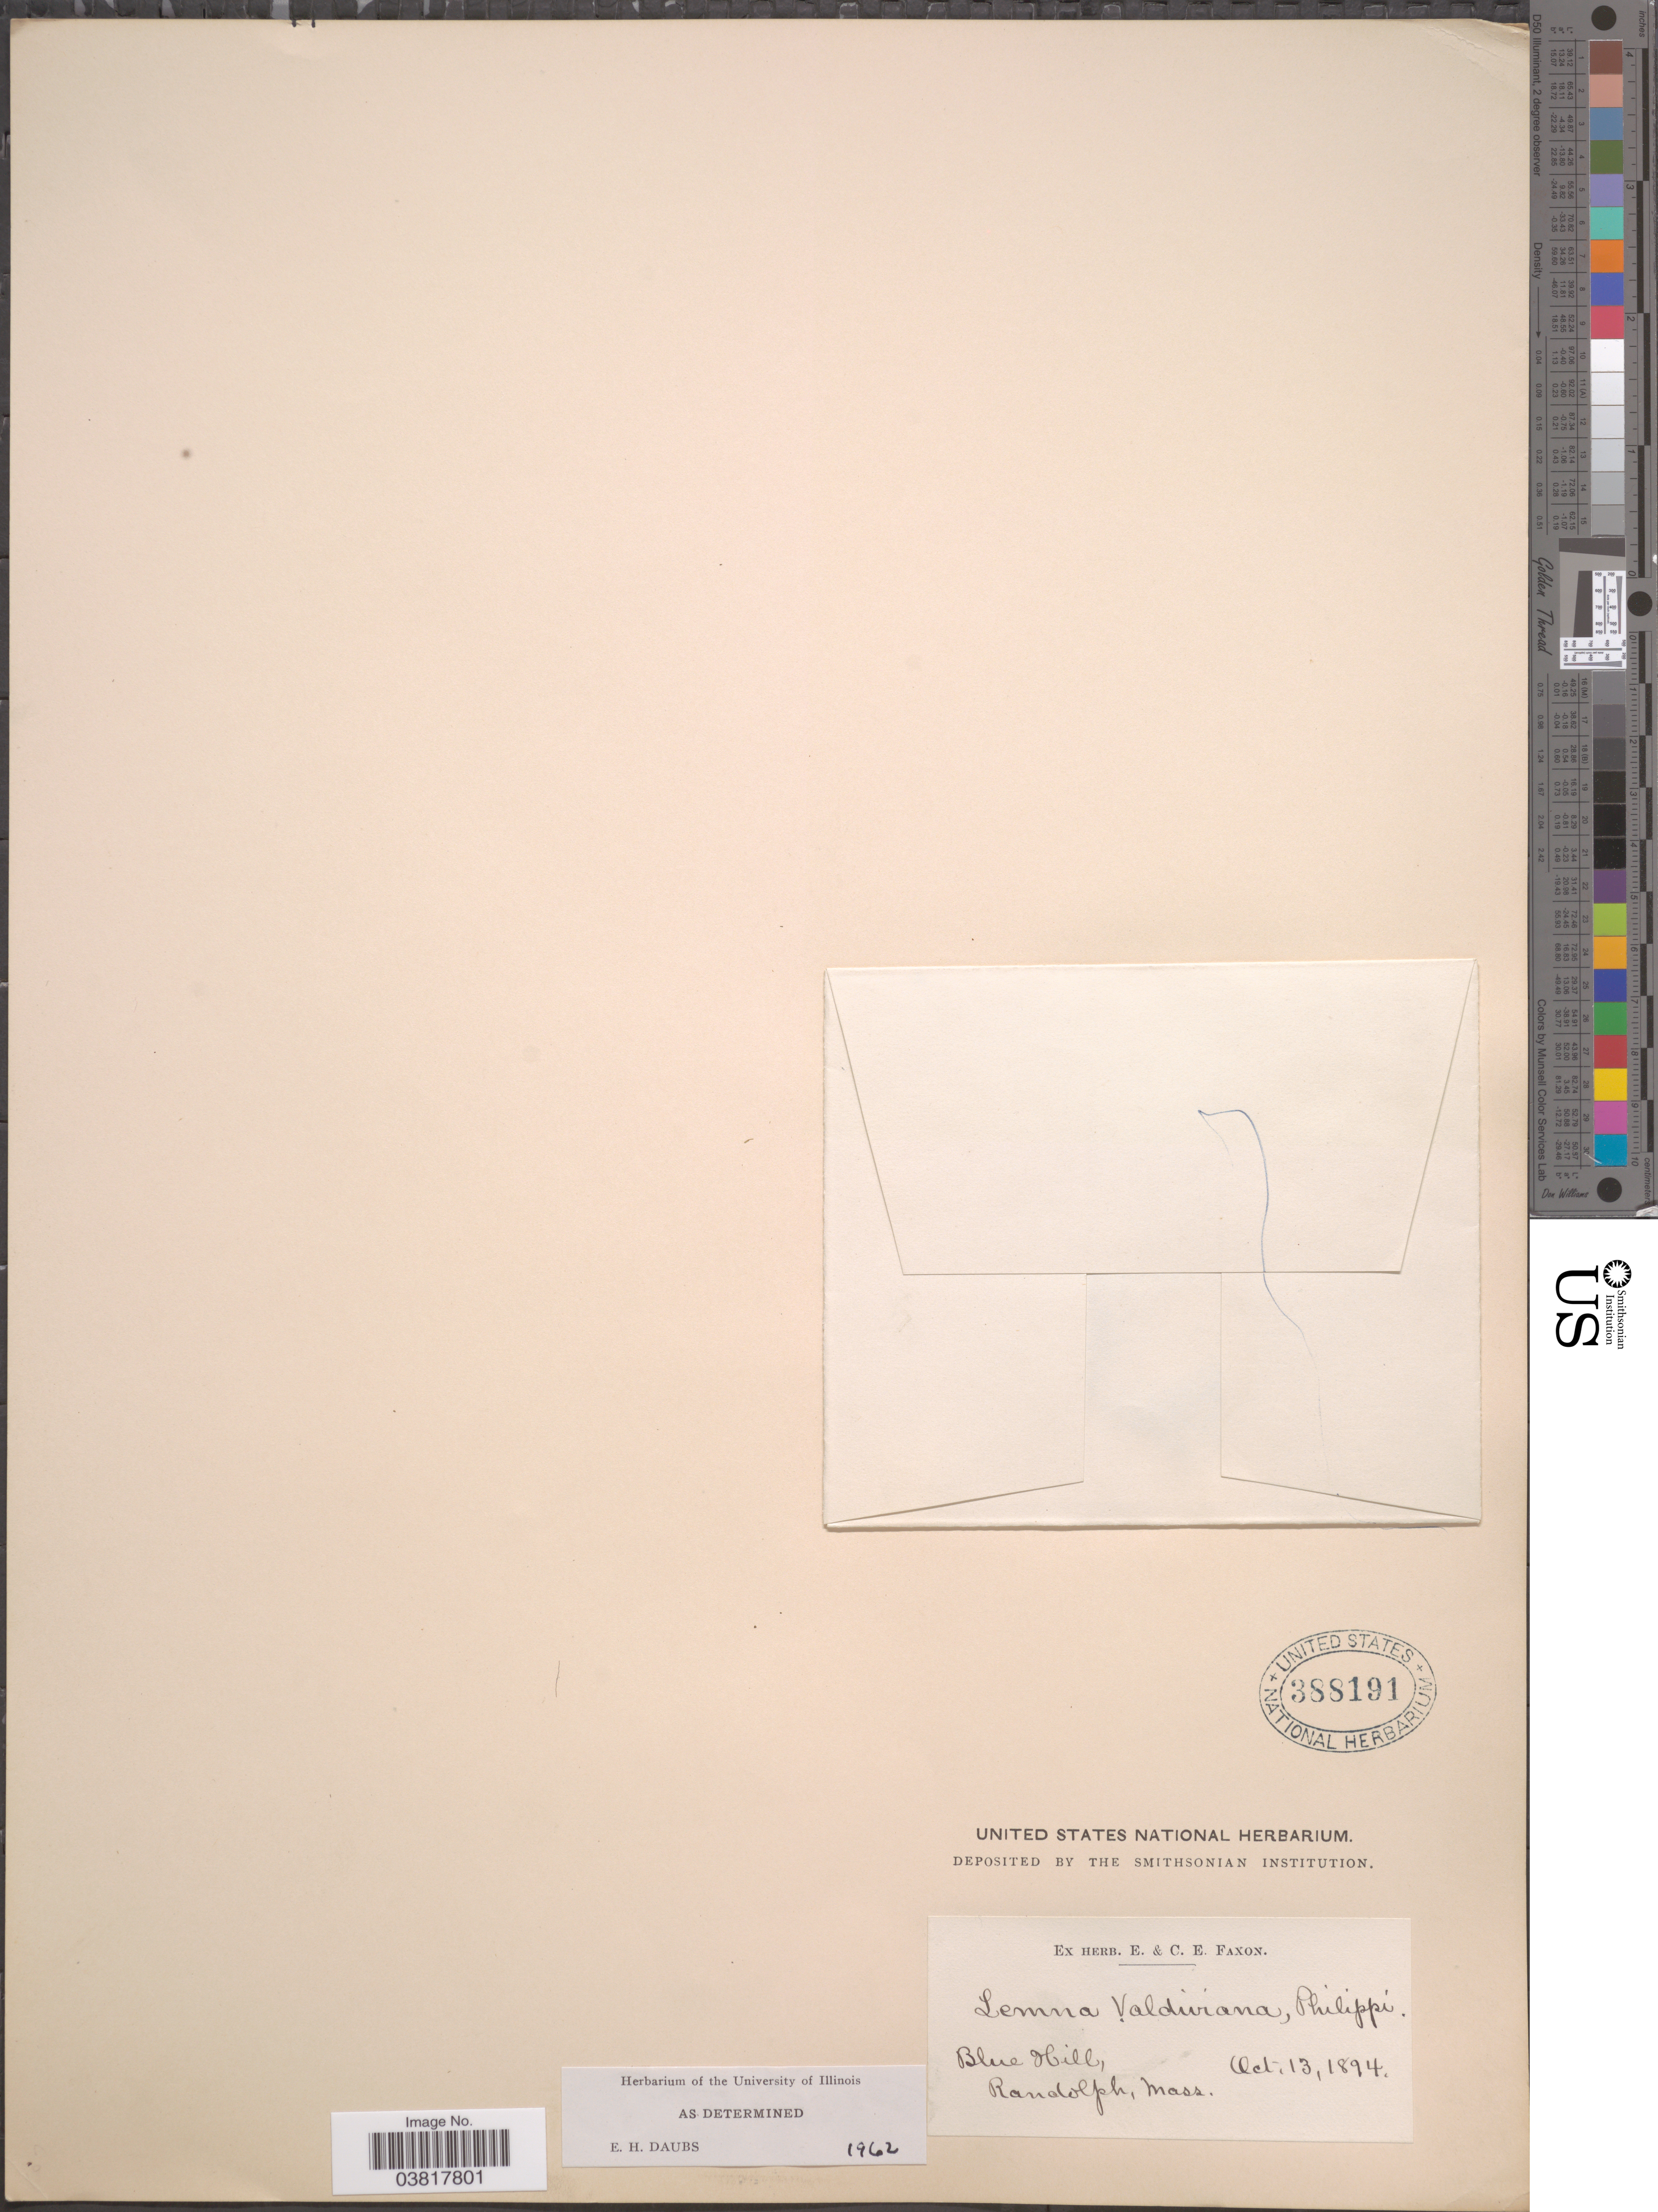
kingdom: Plantae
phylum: Tracheophyta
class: Liliopsida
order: Alismatales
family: Araceae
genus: Lemna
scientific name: Lemna valdiviana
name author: Phil.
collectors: ex herb. E. & C.E. Faxon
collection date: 1894-10-13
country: United States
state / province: Massachusetts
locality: Blue Hill, Randolph.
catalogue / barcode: US 388191